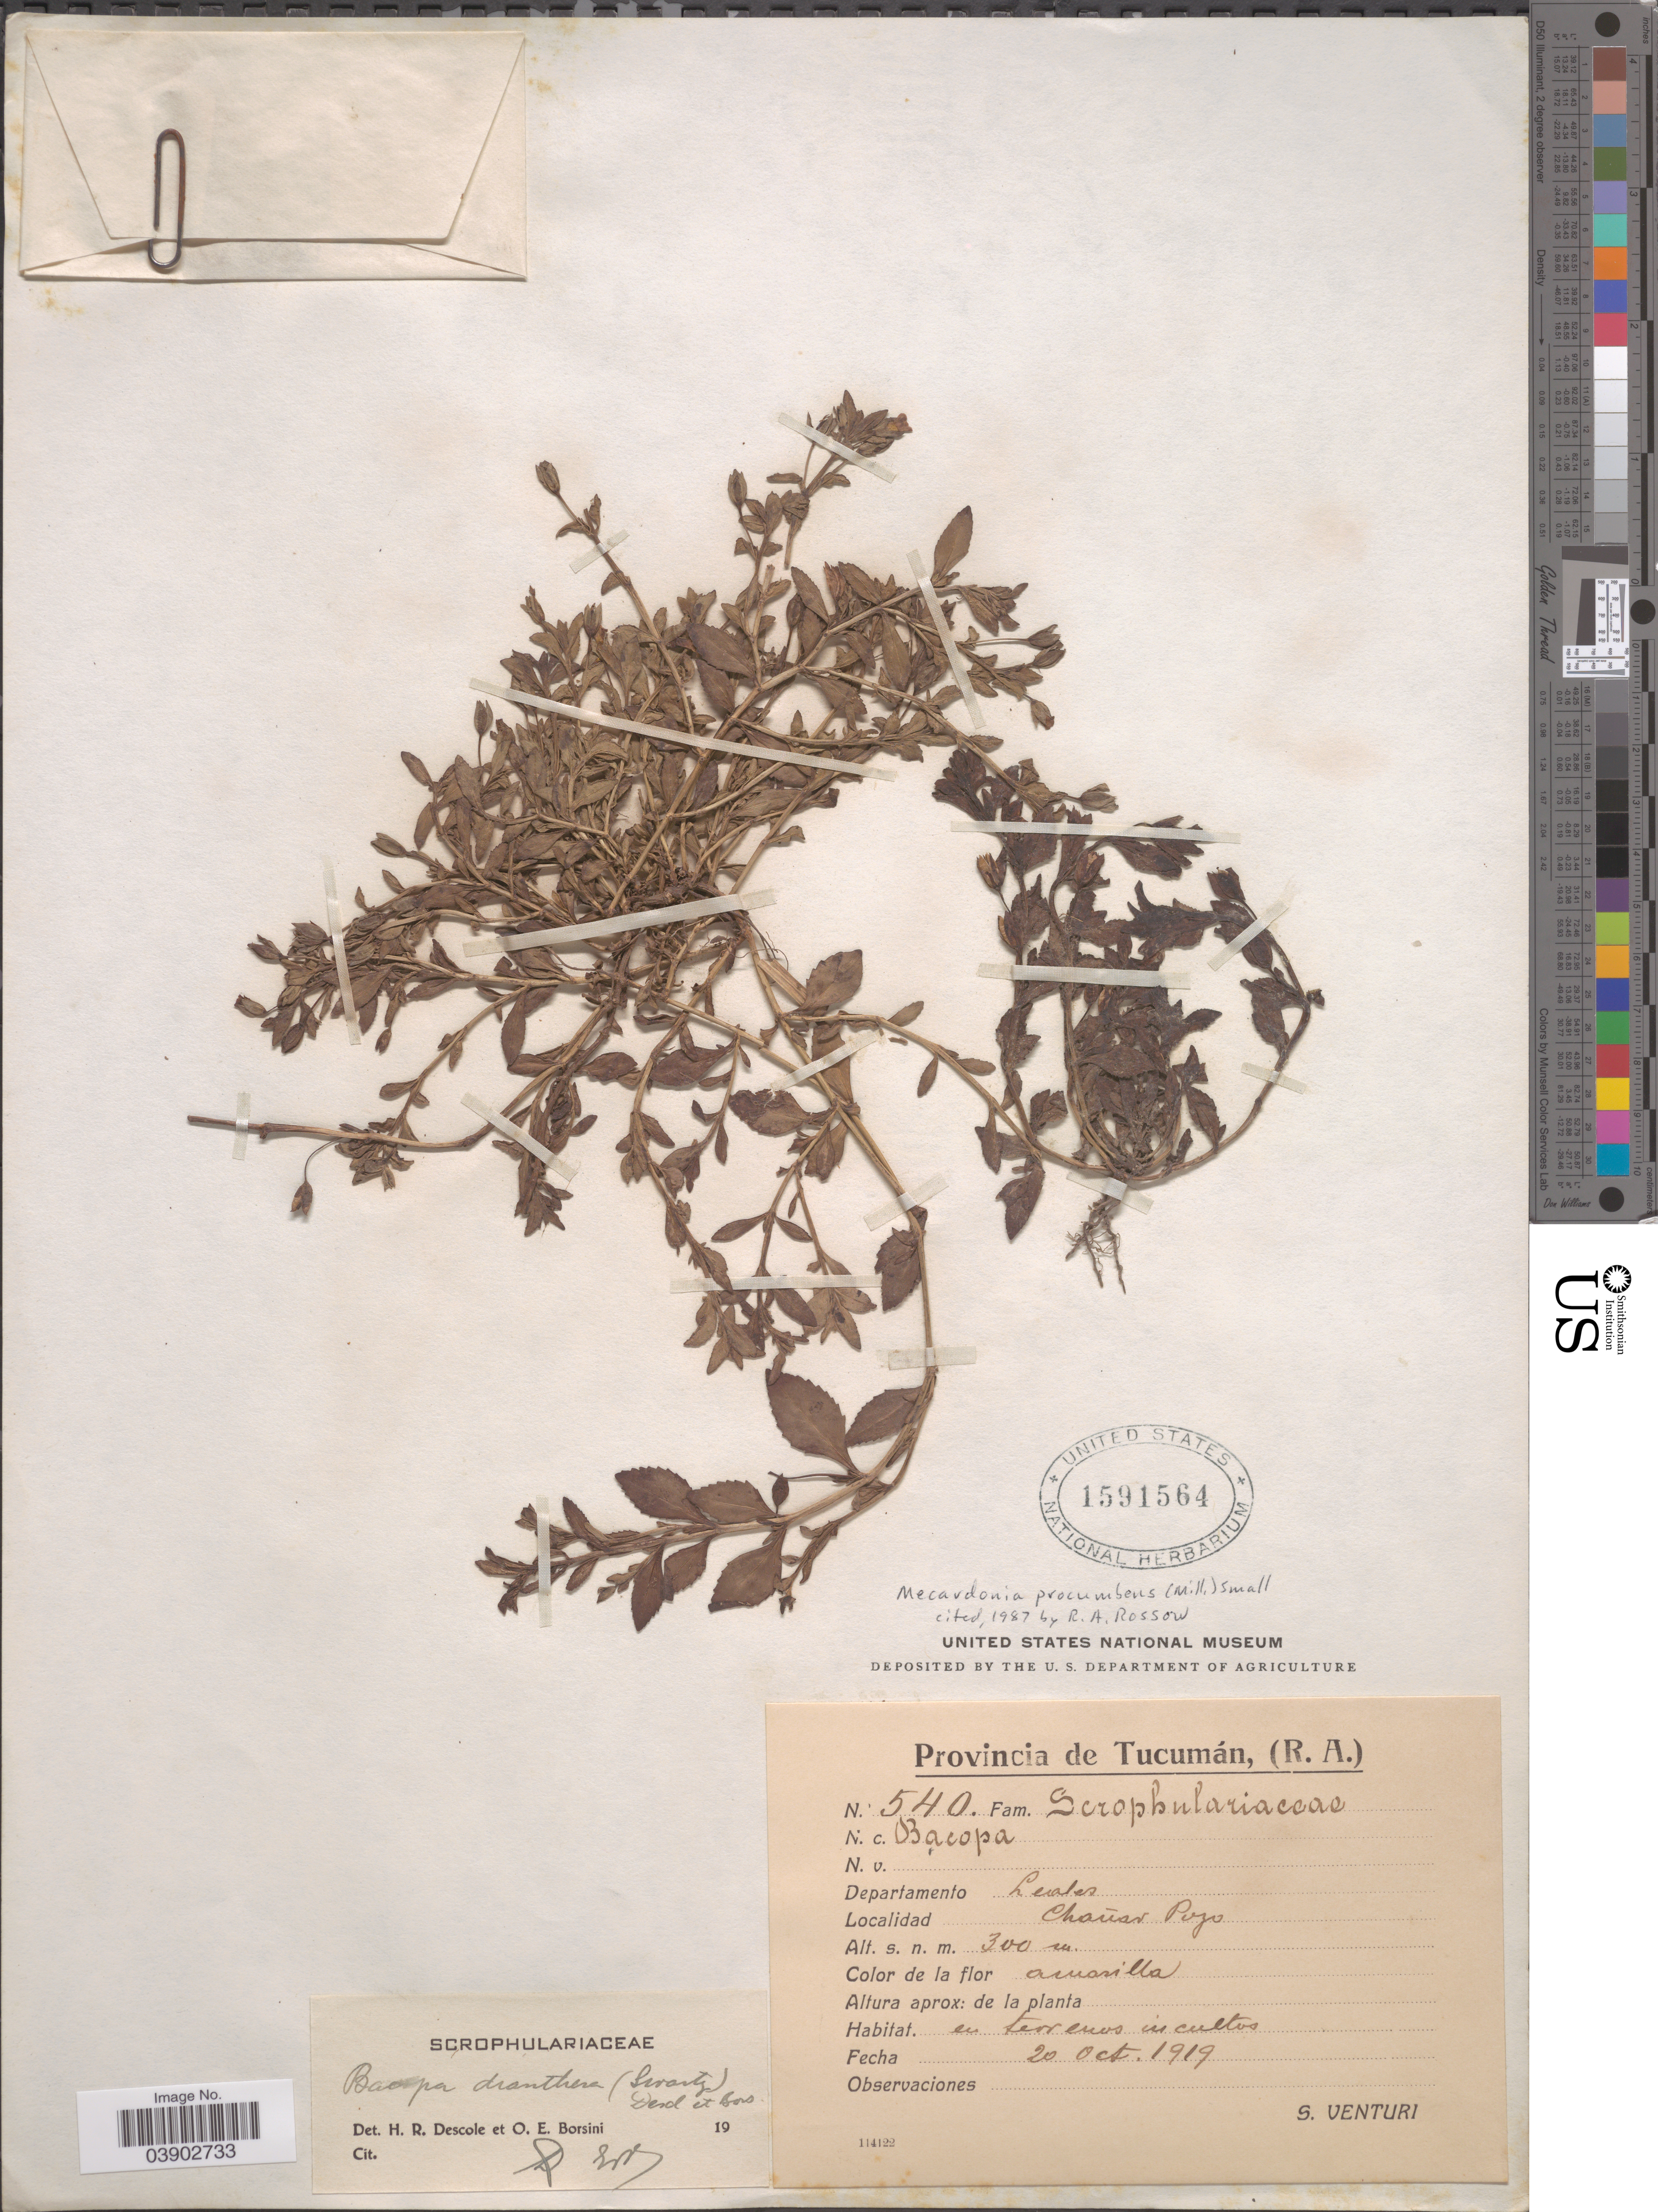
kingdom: Plantae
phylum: Tracheophyta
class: Magnoliopsida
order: Lamiales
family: Plantaginaceae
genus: Mecardonia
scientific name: Mecardonia procumbens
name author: (Mill.) Small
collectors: S. Venturi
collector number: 540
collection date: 1919-10-20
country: Argentina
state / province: Tucuman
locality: Departamento Leales. Chañar Pojo.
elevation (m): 300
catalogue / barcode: US 1591564